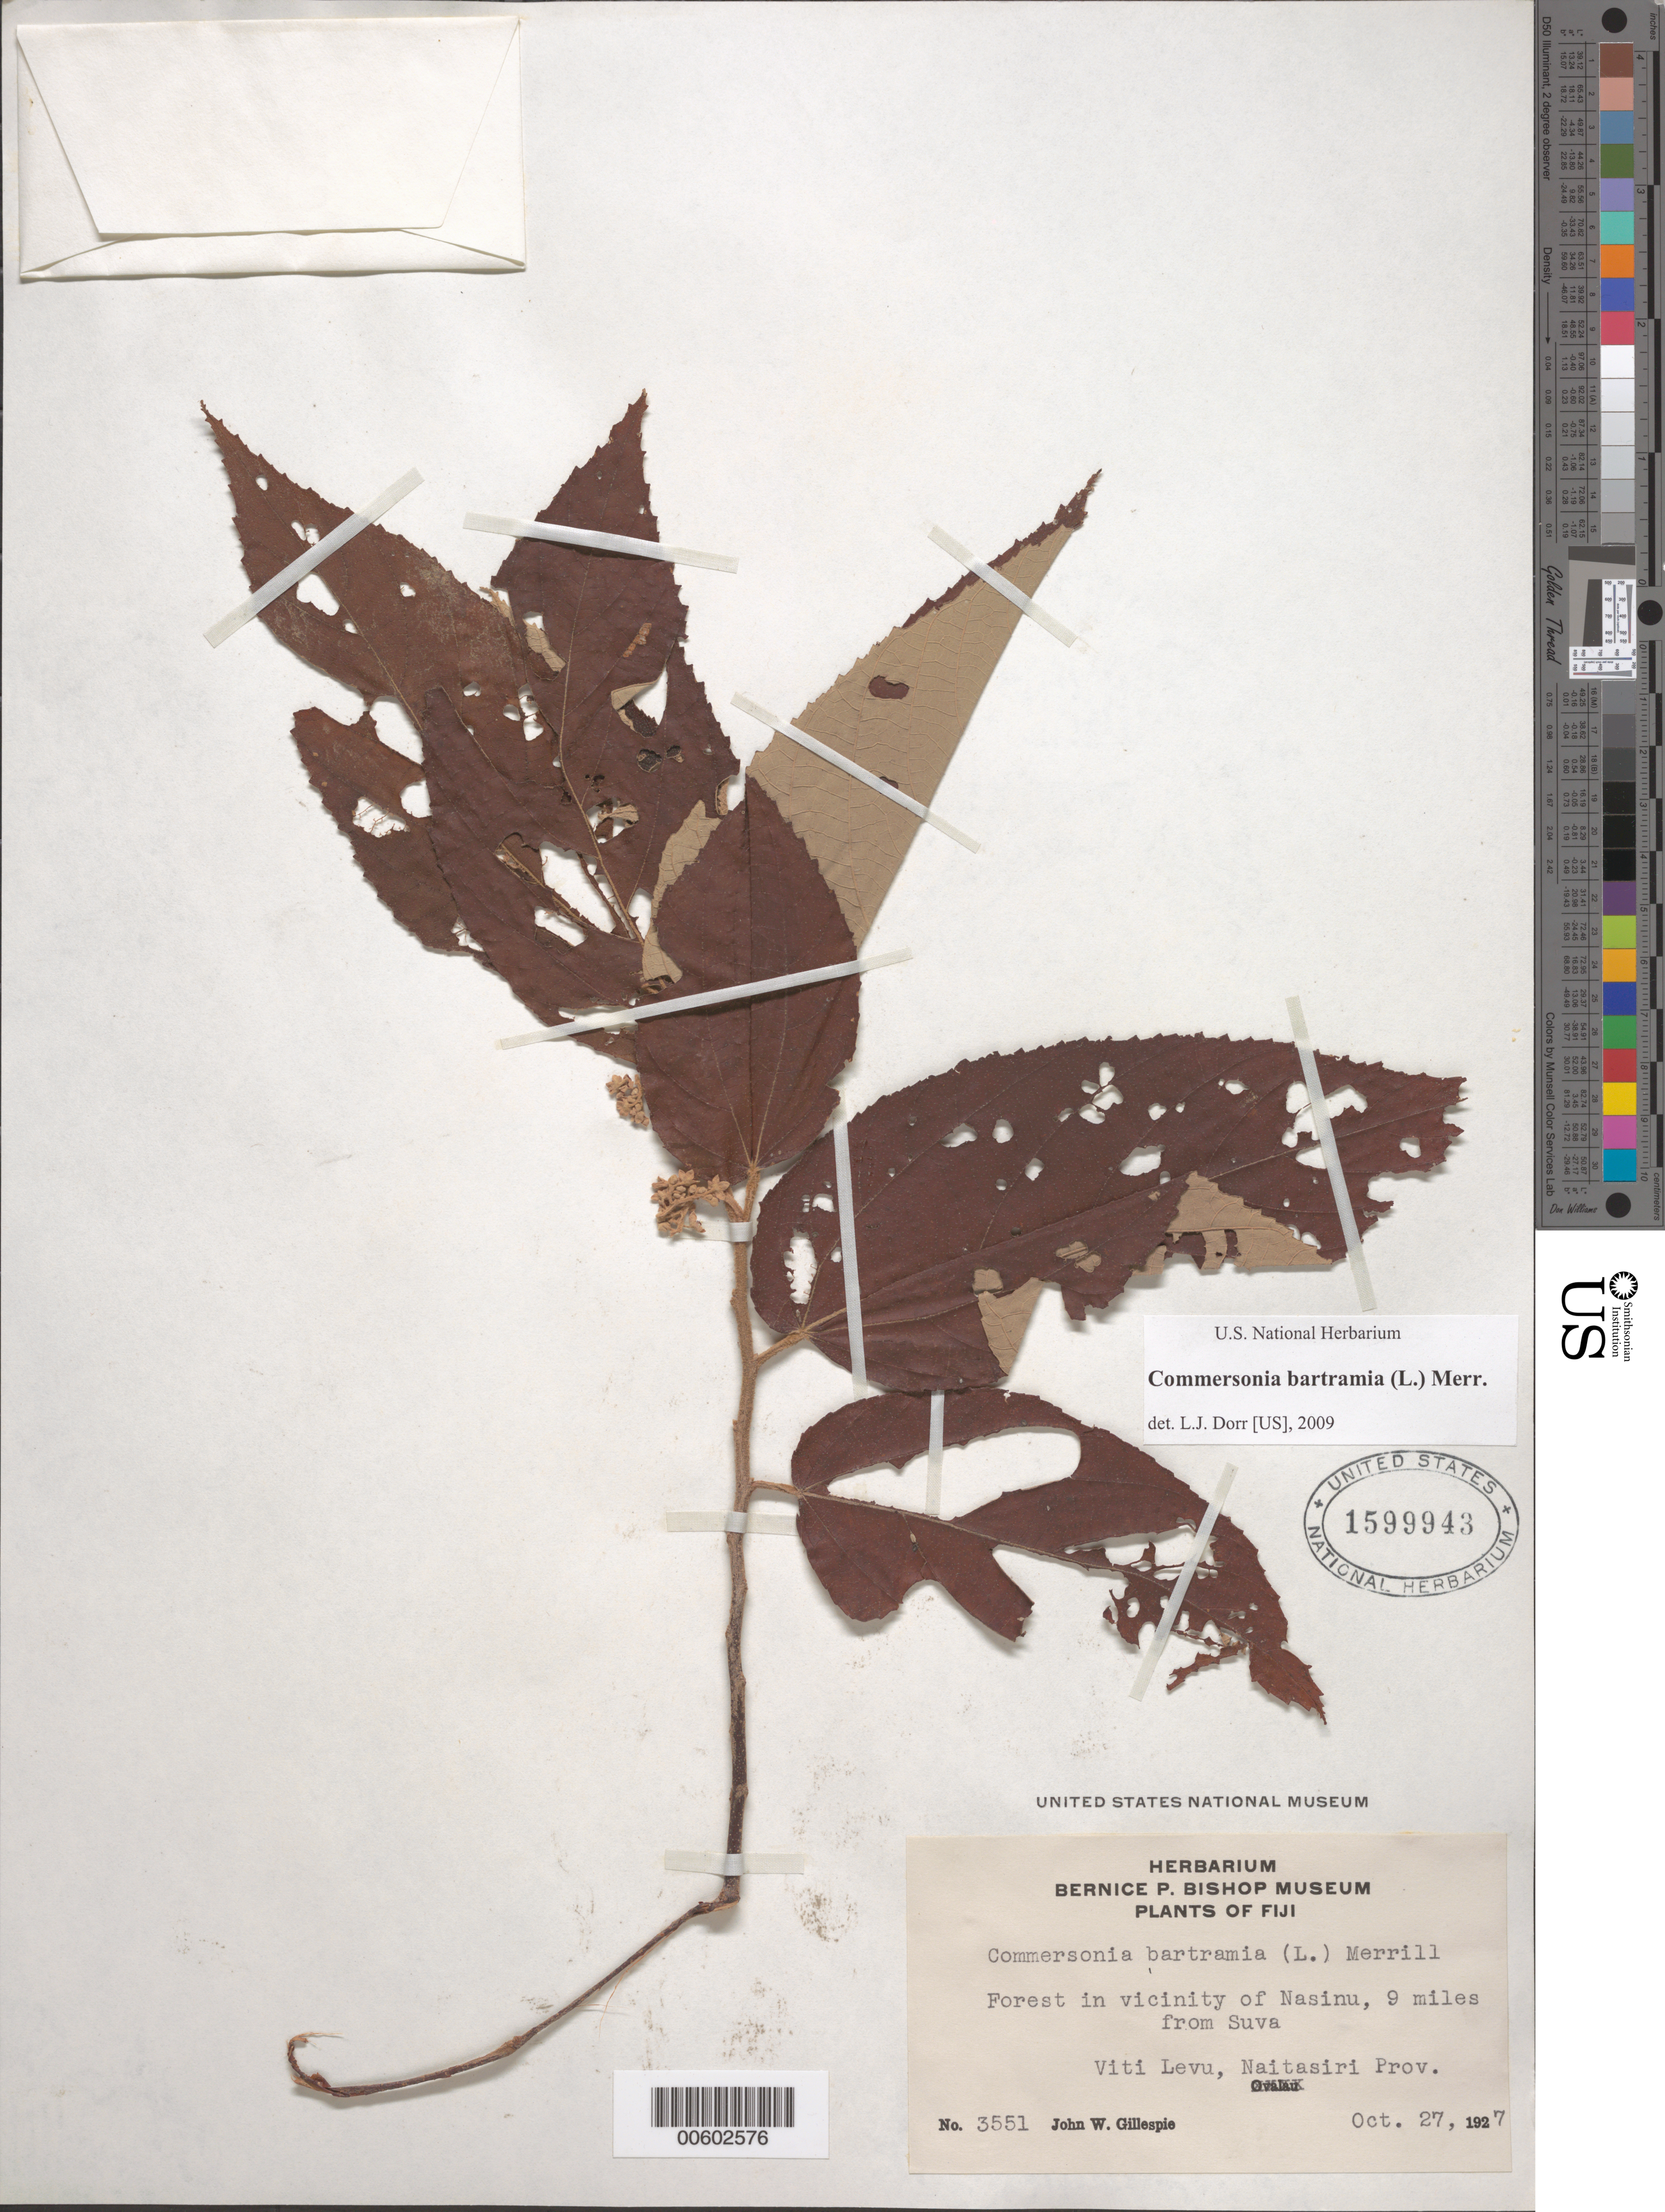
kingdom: Plantae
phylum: Tracheophyta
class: Magnoliopsida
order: Malvales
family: Malvaceae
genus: Commersonia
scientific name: Commersonia bartramia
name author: (L.) Merr.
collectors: J. W. Gillespie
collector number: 3551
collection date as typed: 27 Oct 1927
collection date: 1927-10-27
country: Fiji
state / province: Central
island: Viti Levu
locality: Naitasiri Province. Vicinity of Nasinu, 9 miles from Suva. ["Naitasiri Prov." on orig label]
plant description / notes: US, GH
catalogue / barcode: US 1599943